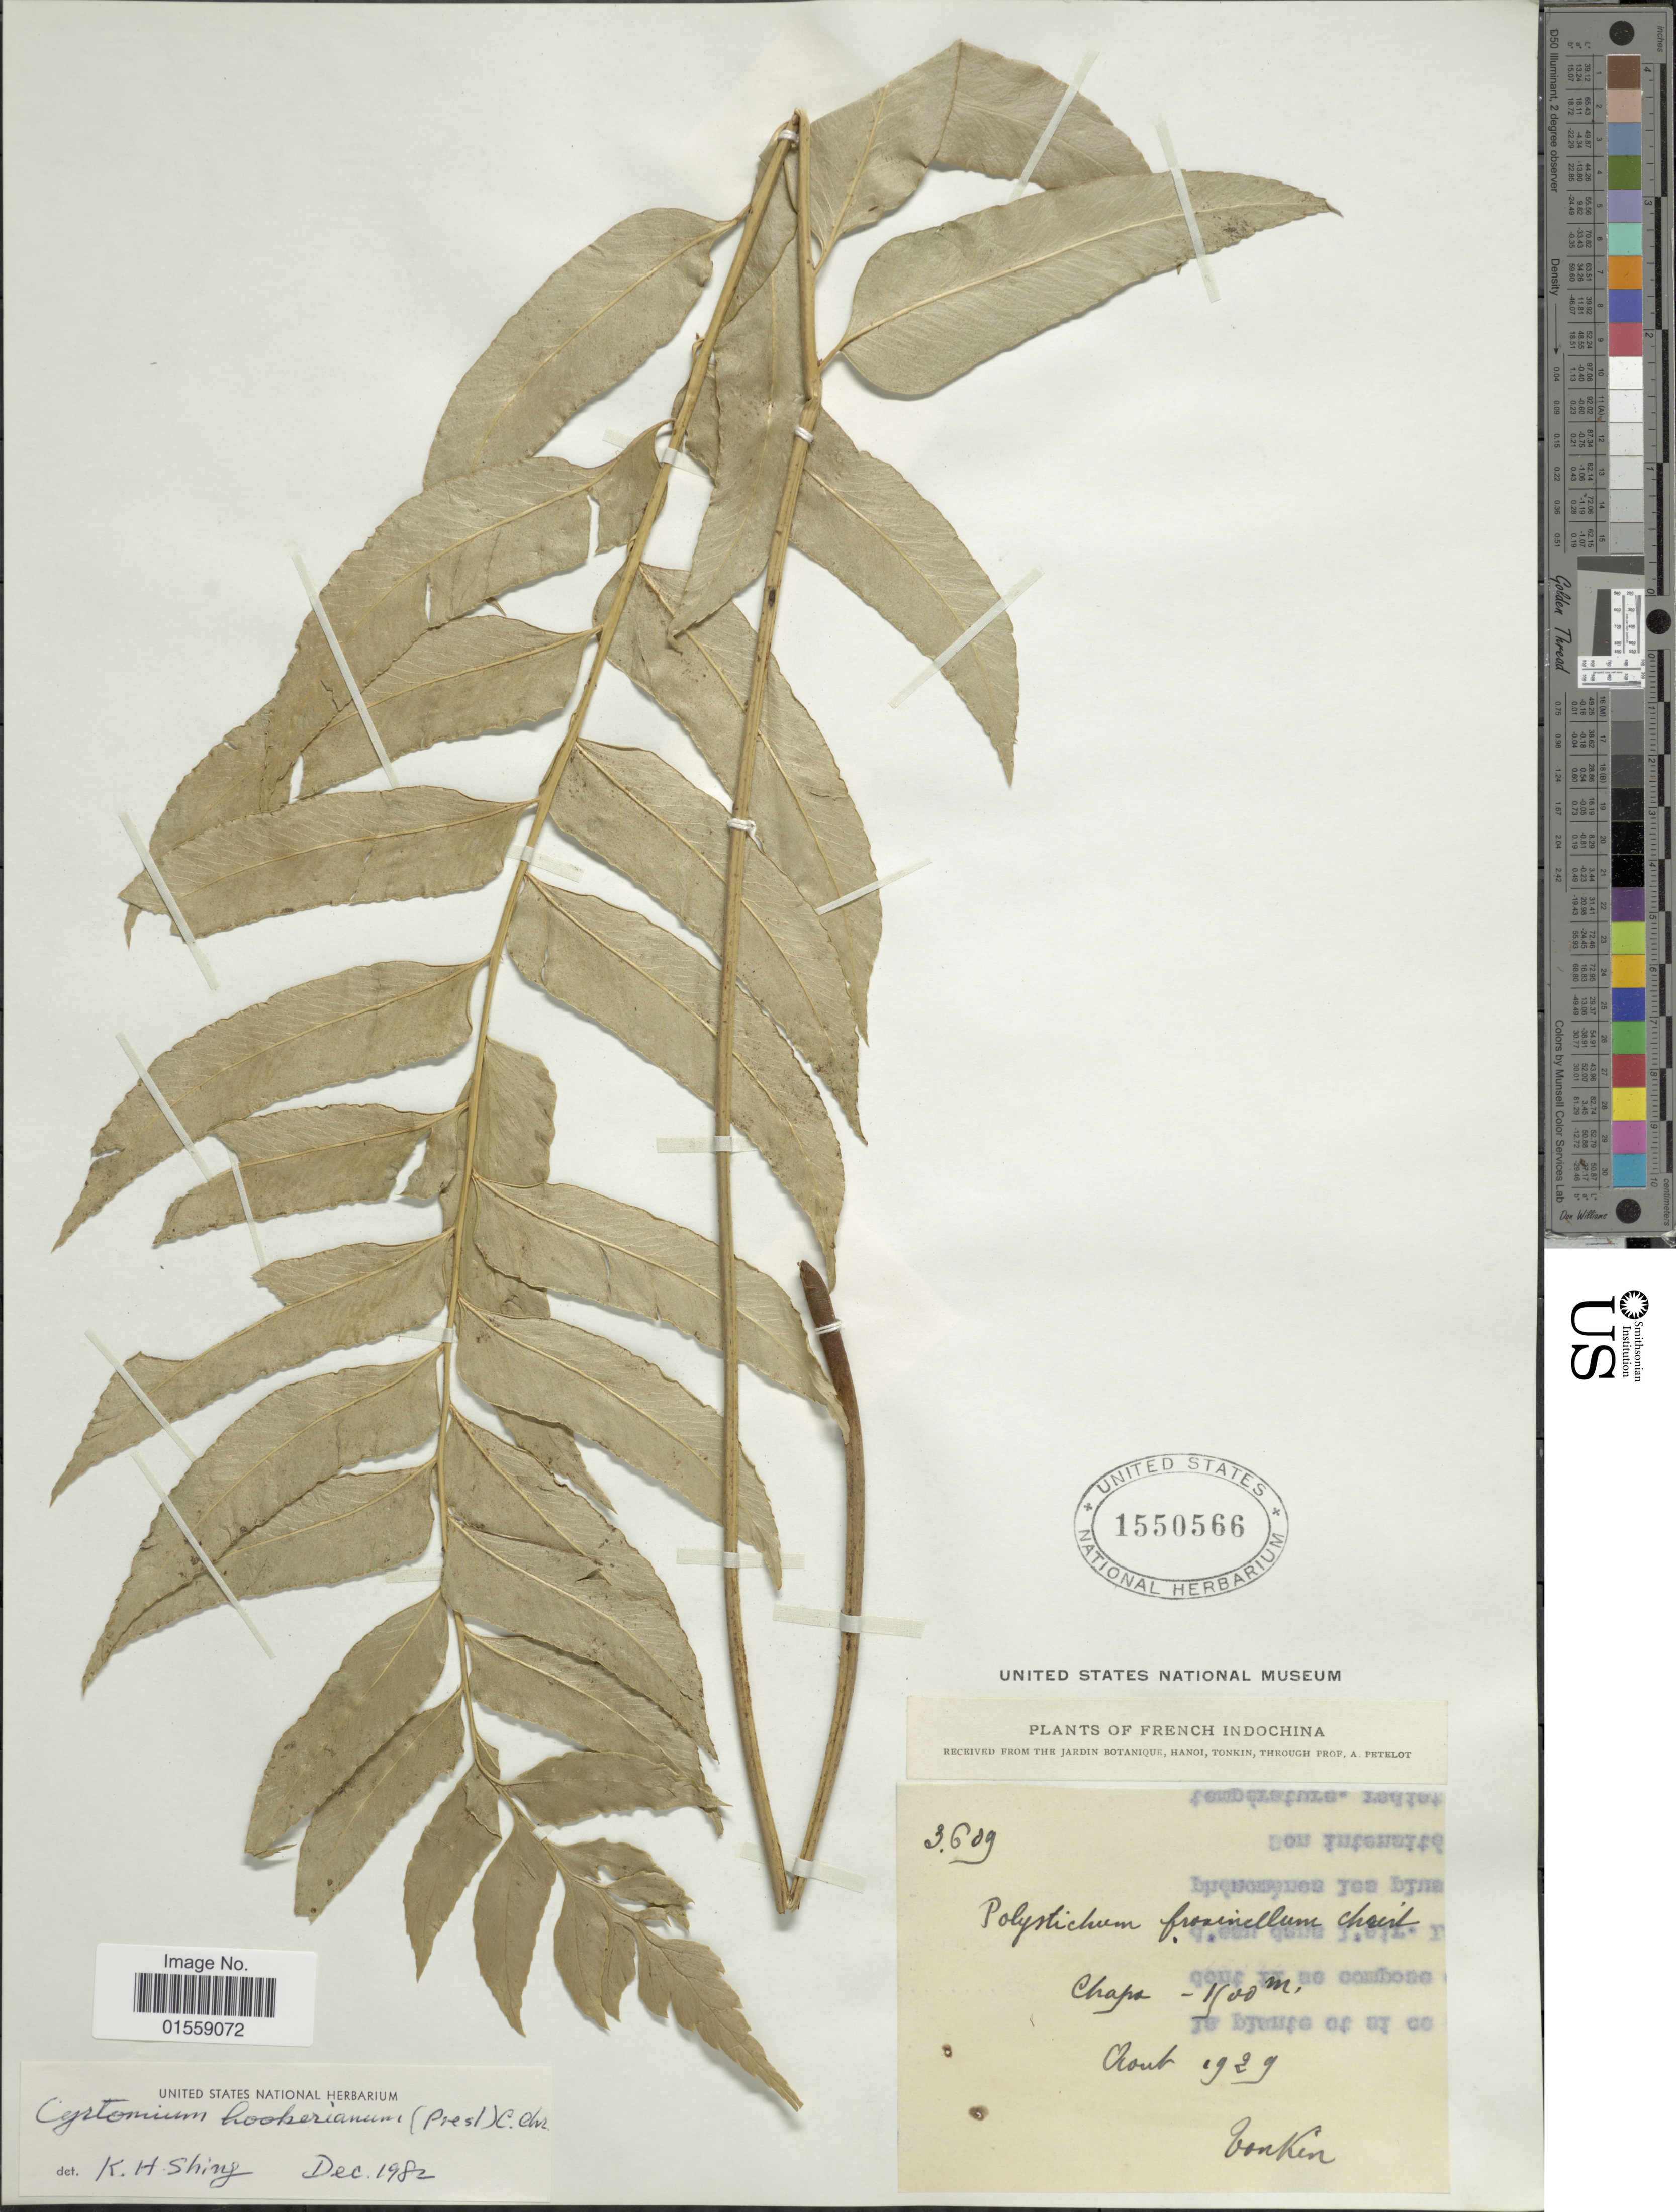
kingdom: Plantae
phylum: Tracheophyta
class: Polypodiopsida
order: Polypodiales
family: Dryopteridaceae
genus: Polystichum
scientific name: Polystichum hookerianum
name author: (C. Presl) C. Chr.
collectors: A. Petelot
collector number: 3609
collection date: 1929-08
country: Vietnam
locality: French Indochina, Tonkin. Chapa.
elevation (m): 1100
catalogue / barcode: US 1550566